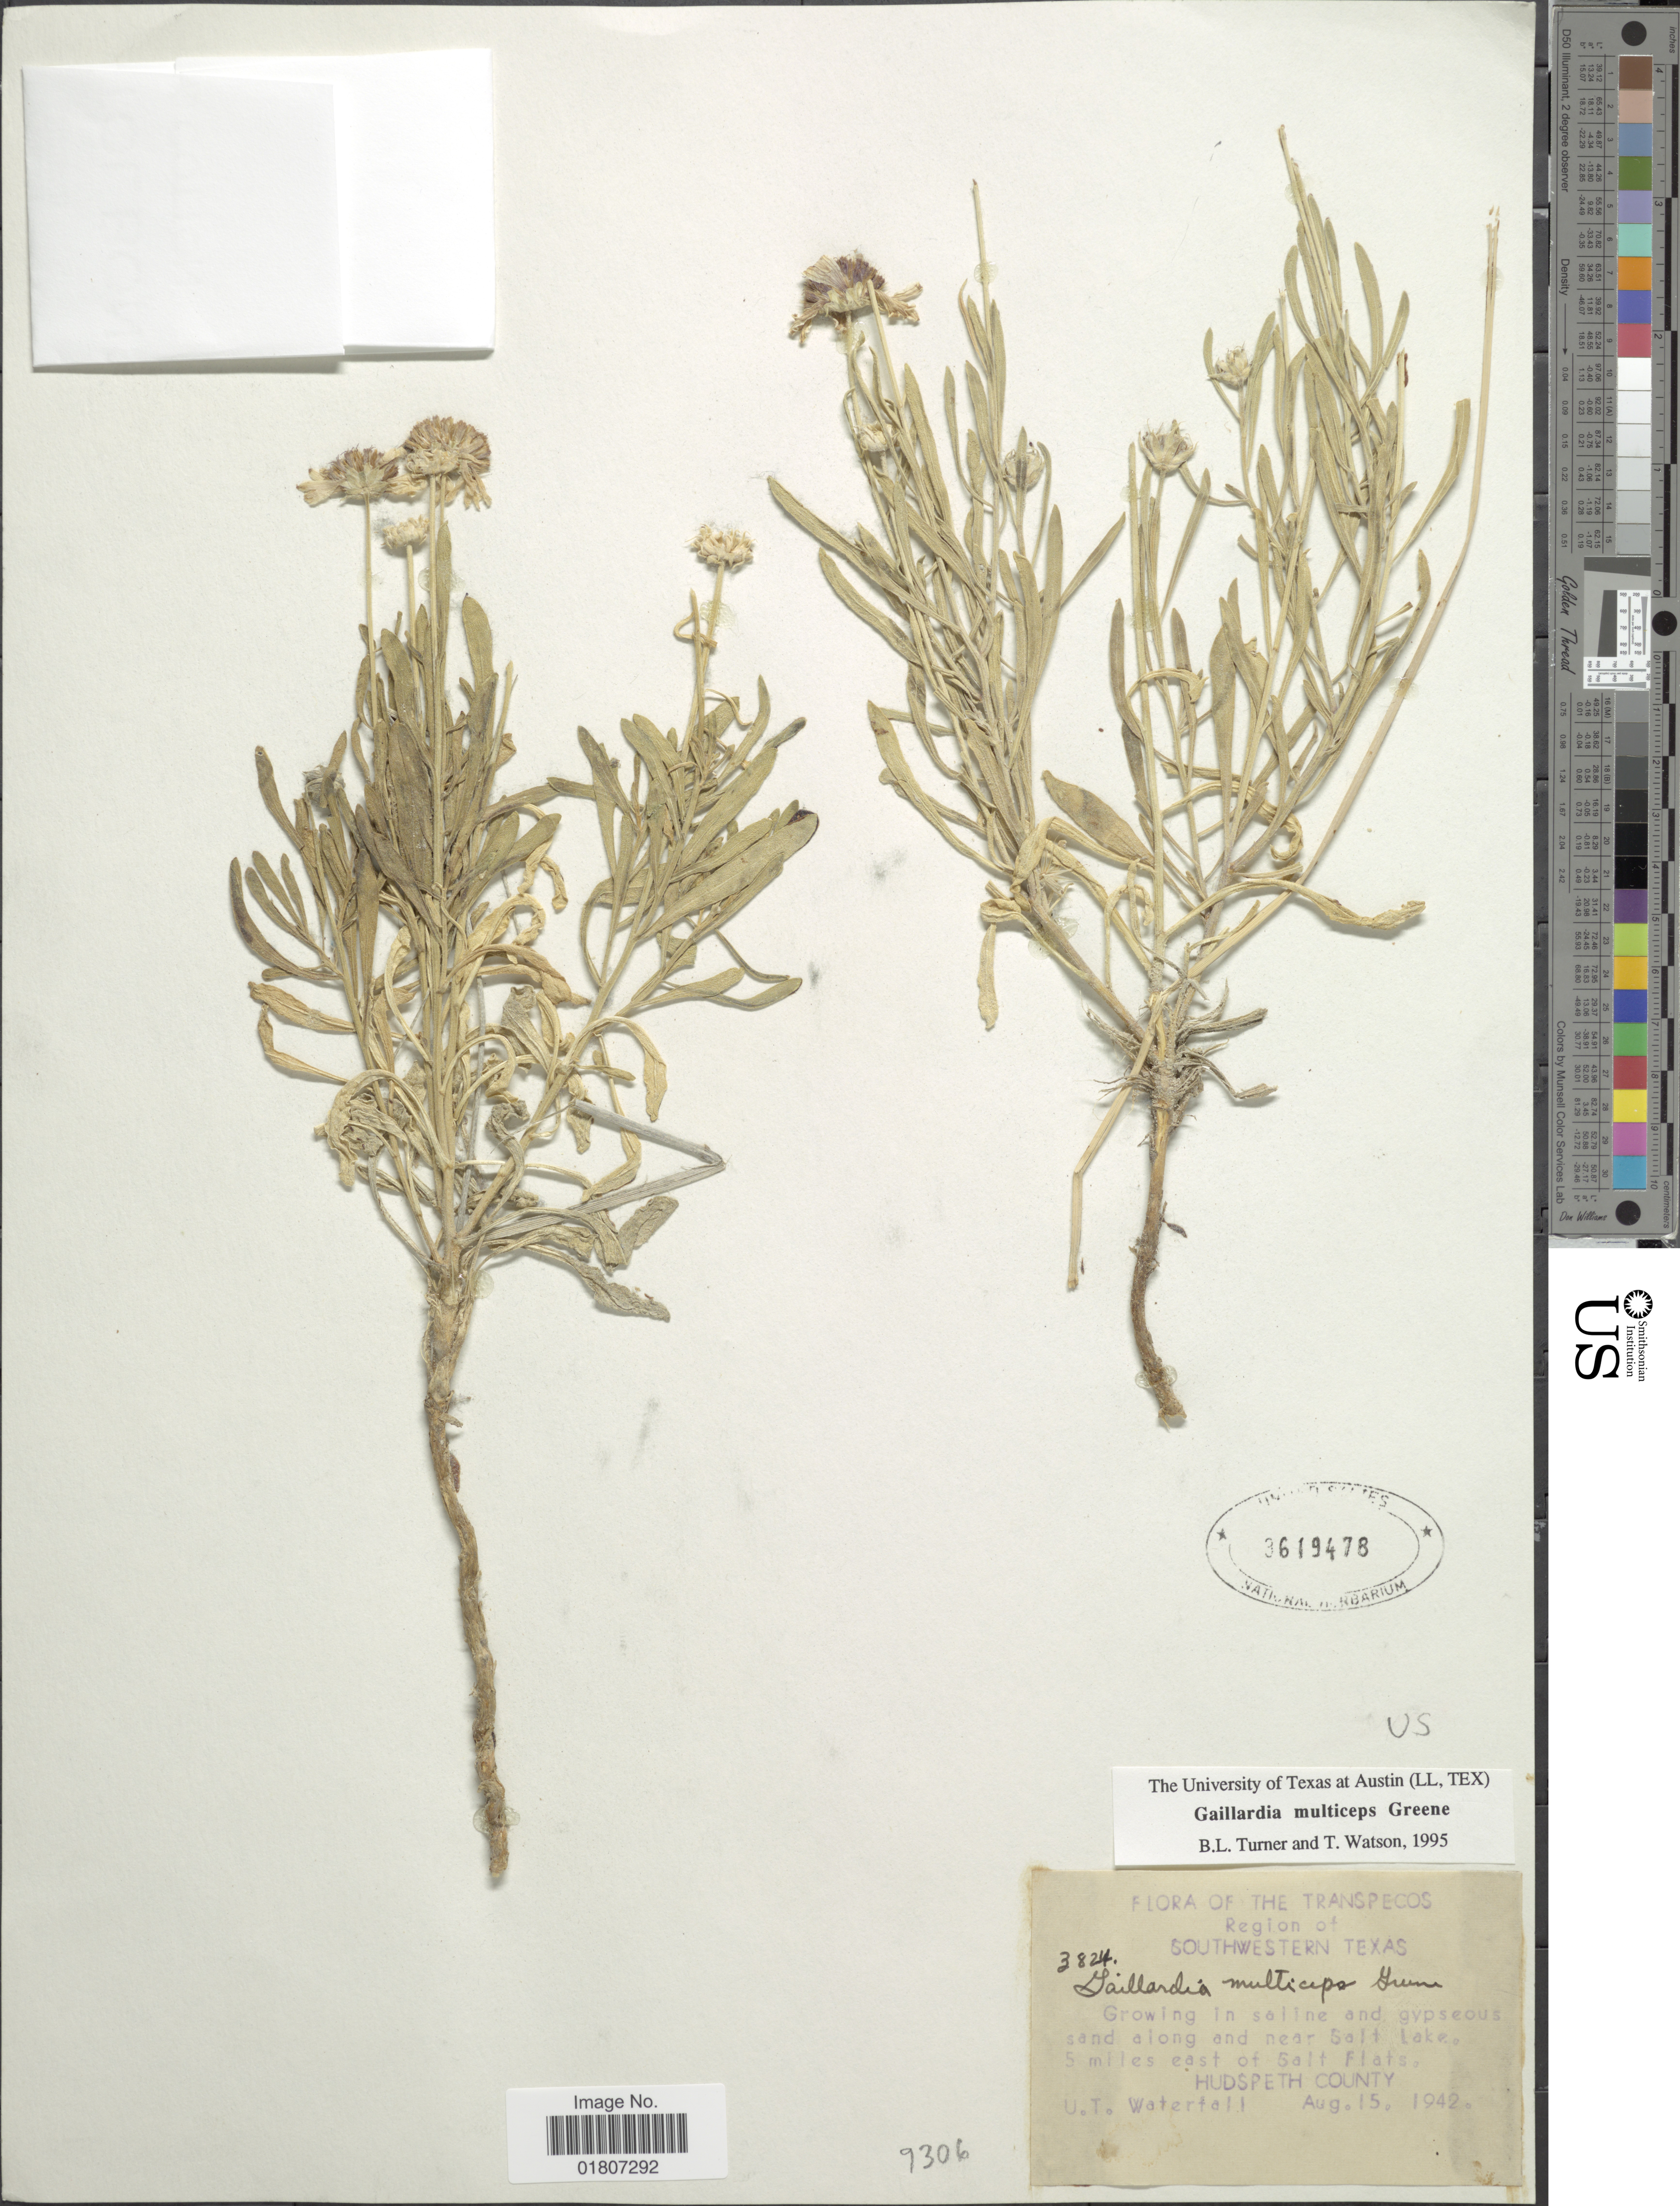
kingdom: Plantae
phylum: Tracheophyta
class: Magnoliopsida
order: Asterales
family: Asteraceae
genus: Gaillardia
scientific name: Gaillardia multiceps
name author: Greene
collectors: U. T. Waterfall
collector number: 3824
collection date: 1942-08-15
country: United States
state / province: Texas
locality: Transpecos. Region of Southwestern Texas. along and near Salt Lake, 5 miles east of Salt Flats. Hudspeth County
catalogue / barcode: US 3619478